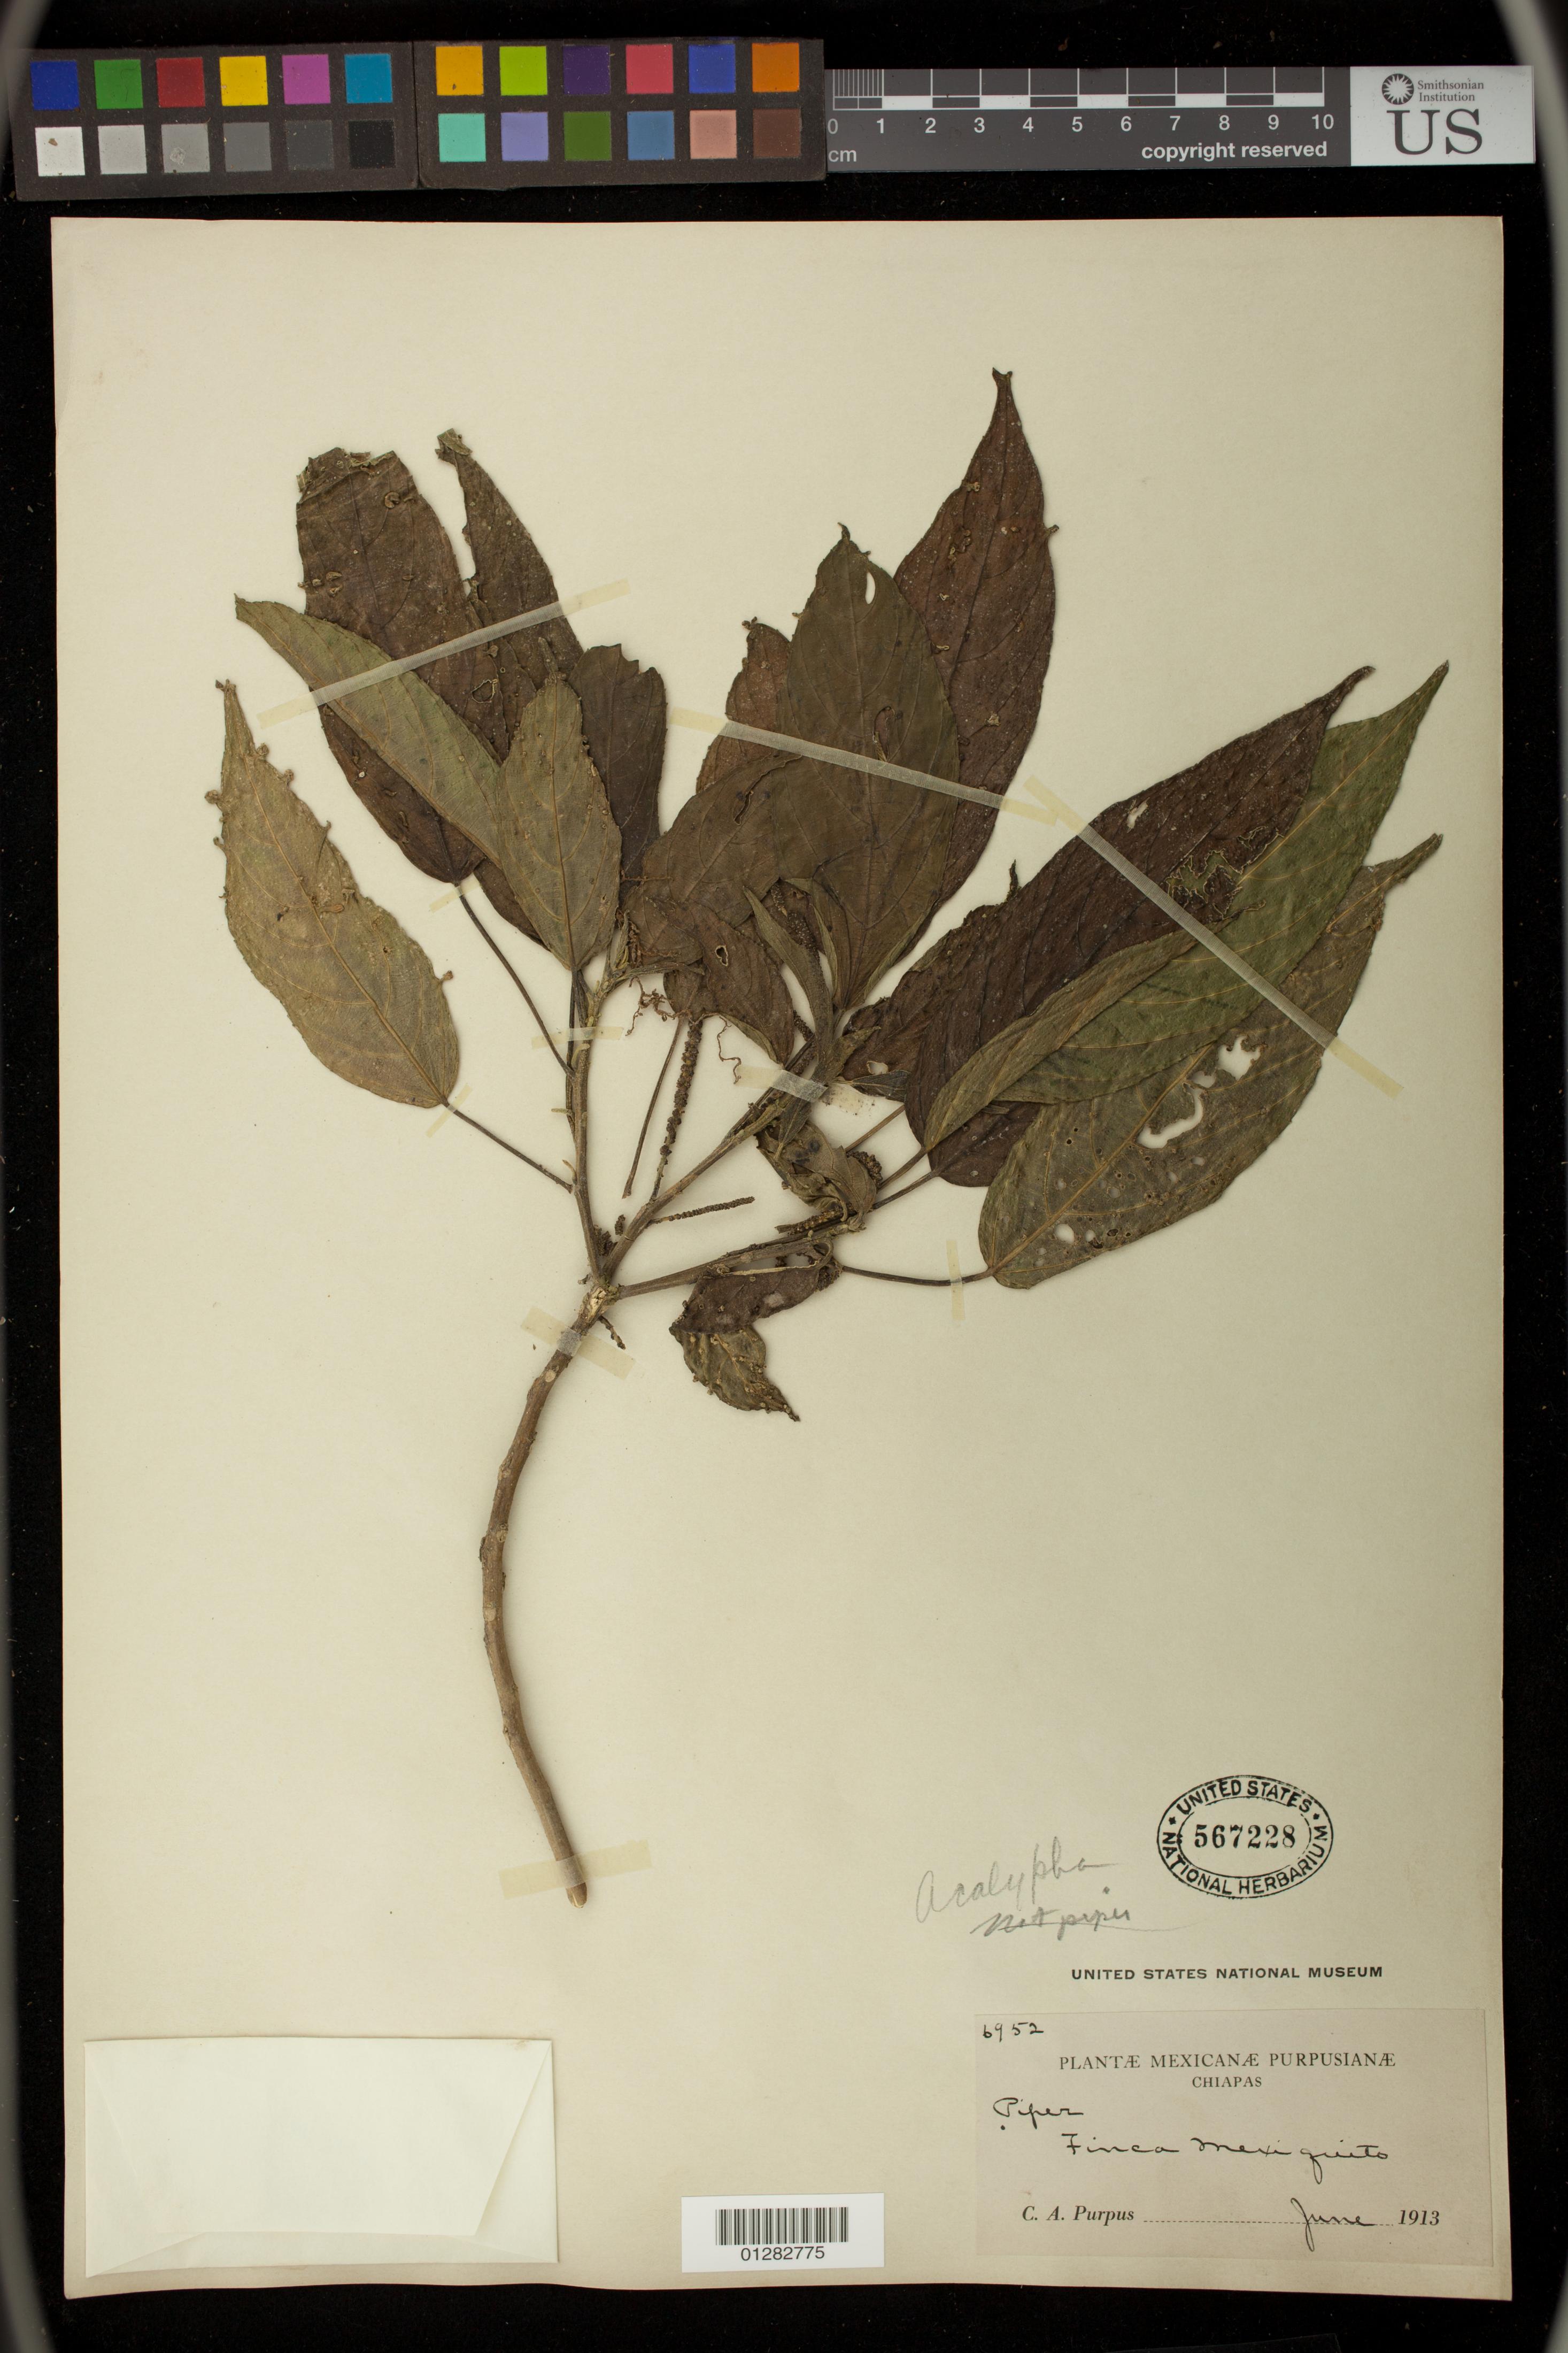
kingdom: Plantae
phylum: Tracheophyta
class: Magnoliopsida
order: Malpighiales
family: Euphorbiaceae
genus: Acalypha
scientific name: Acalypha sp.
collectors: C. A. Purpus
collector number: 6952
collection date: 1913-06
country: Mexico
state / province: Chiapas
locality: Chiapas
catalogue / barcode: US 567228